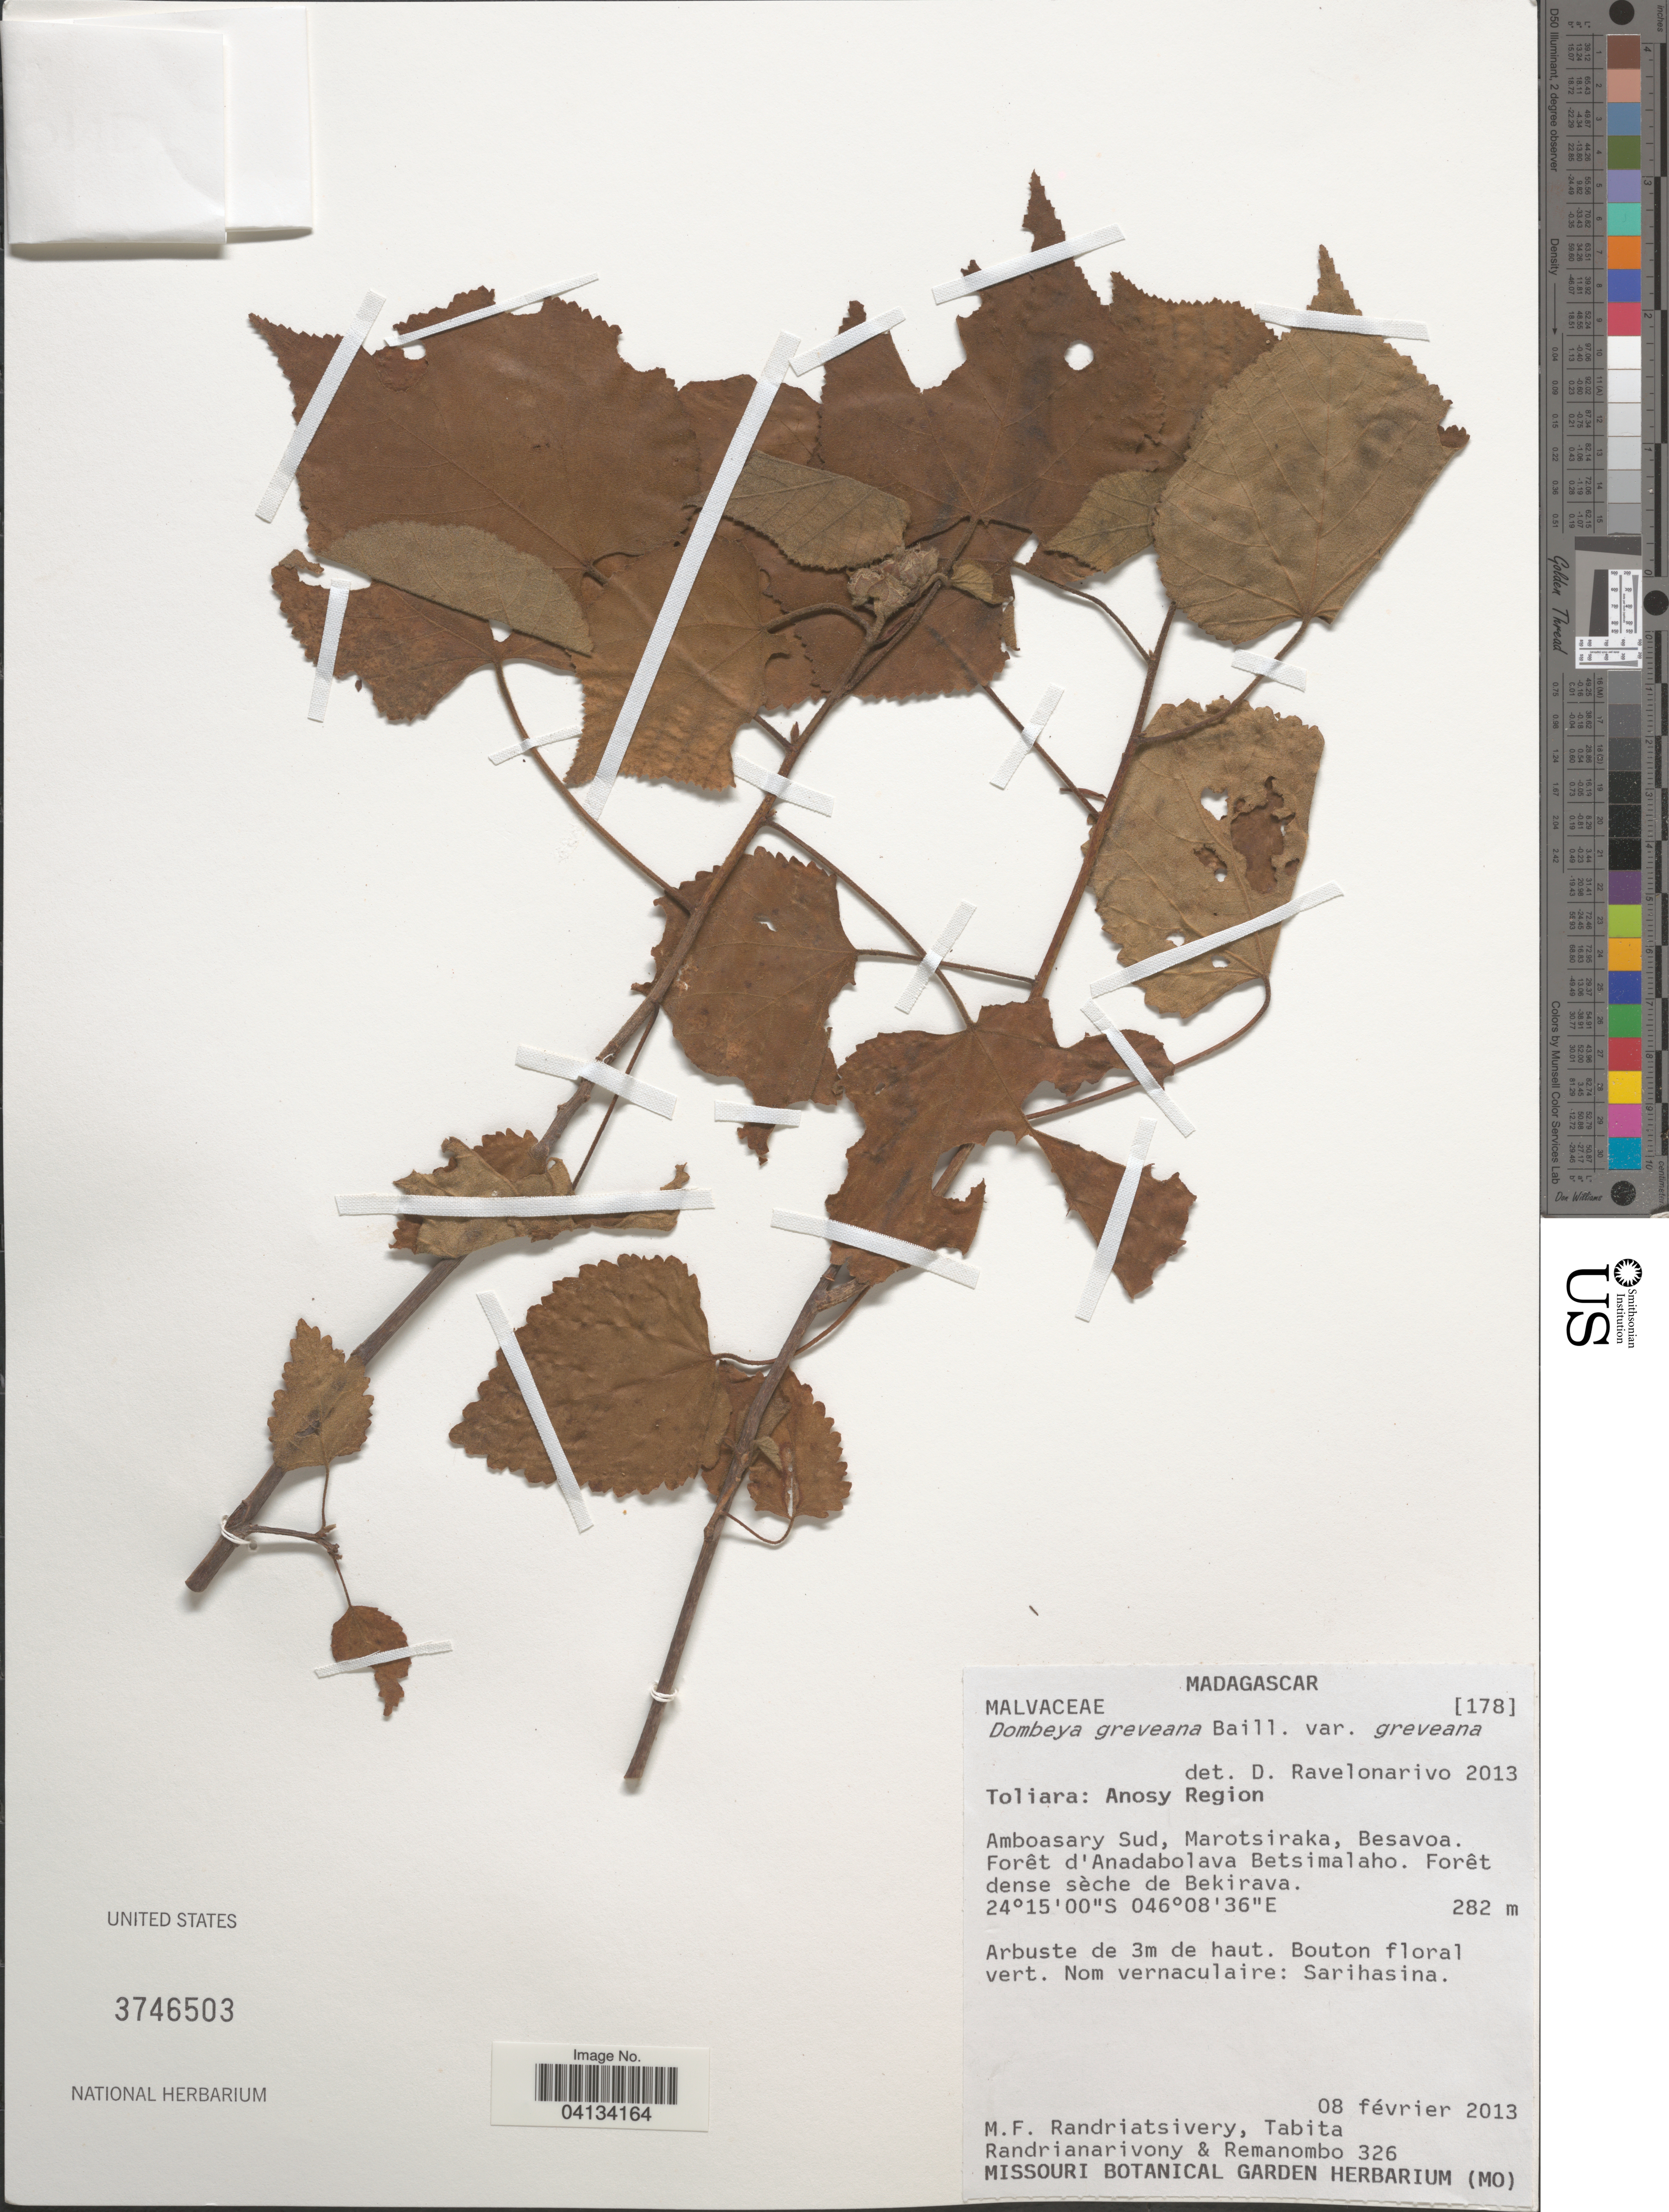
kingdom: Plantae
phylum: Tracheophyta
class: Magnoliopsida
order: Malvales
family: Malvaceae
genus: Dombeya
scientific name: Dombeya greveana var. greveana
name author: Baill.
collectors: M. F. Randriatsivery, T. Randrianarivony & -. Remanombo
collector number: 326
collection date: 2013-02-08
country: Madagascar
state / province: Anosy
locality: Anosy Region. Amboasary Sud, Marotsiraka, Besavoa. Forêt d'Anadabolava Betsimalaho. Forêt dense sèche de Bekirava.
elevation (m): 282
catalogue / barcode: US 3746503